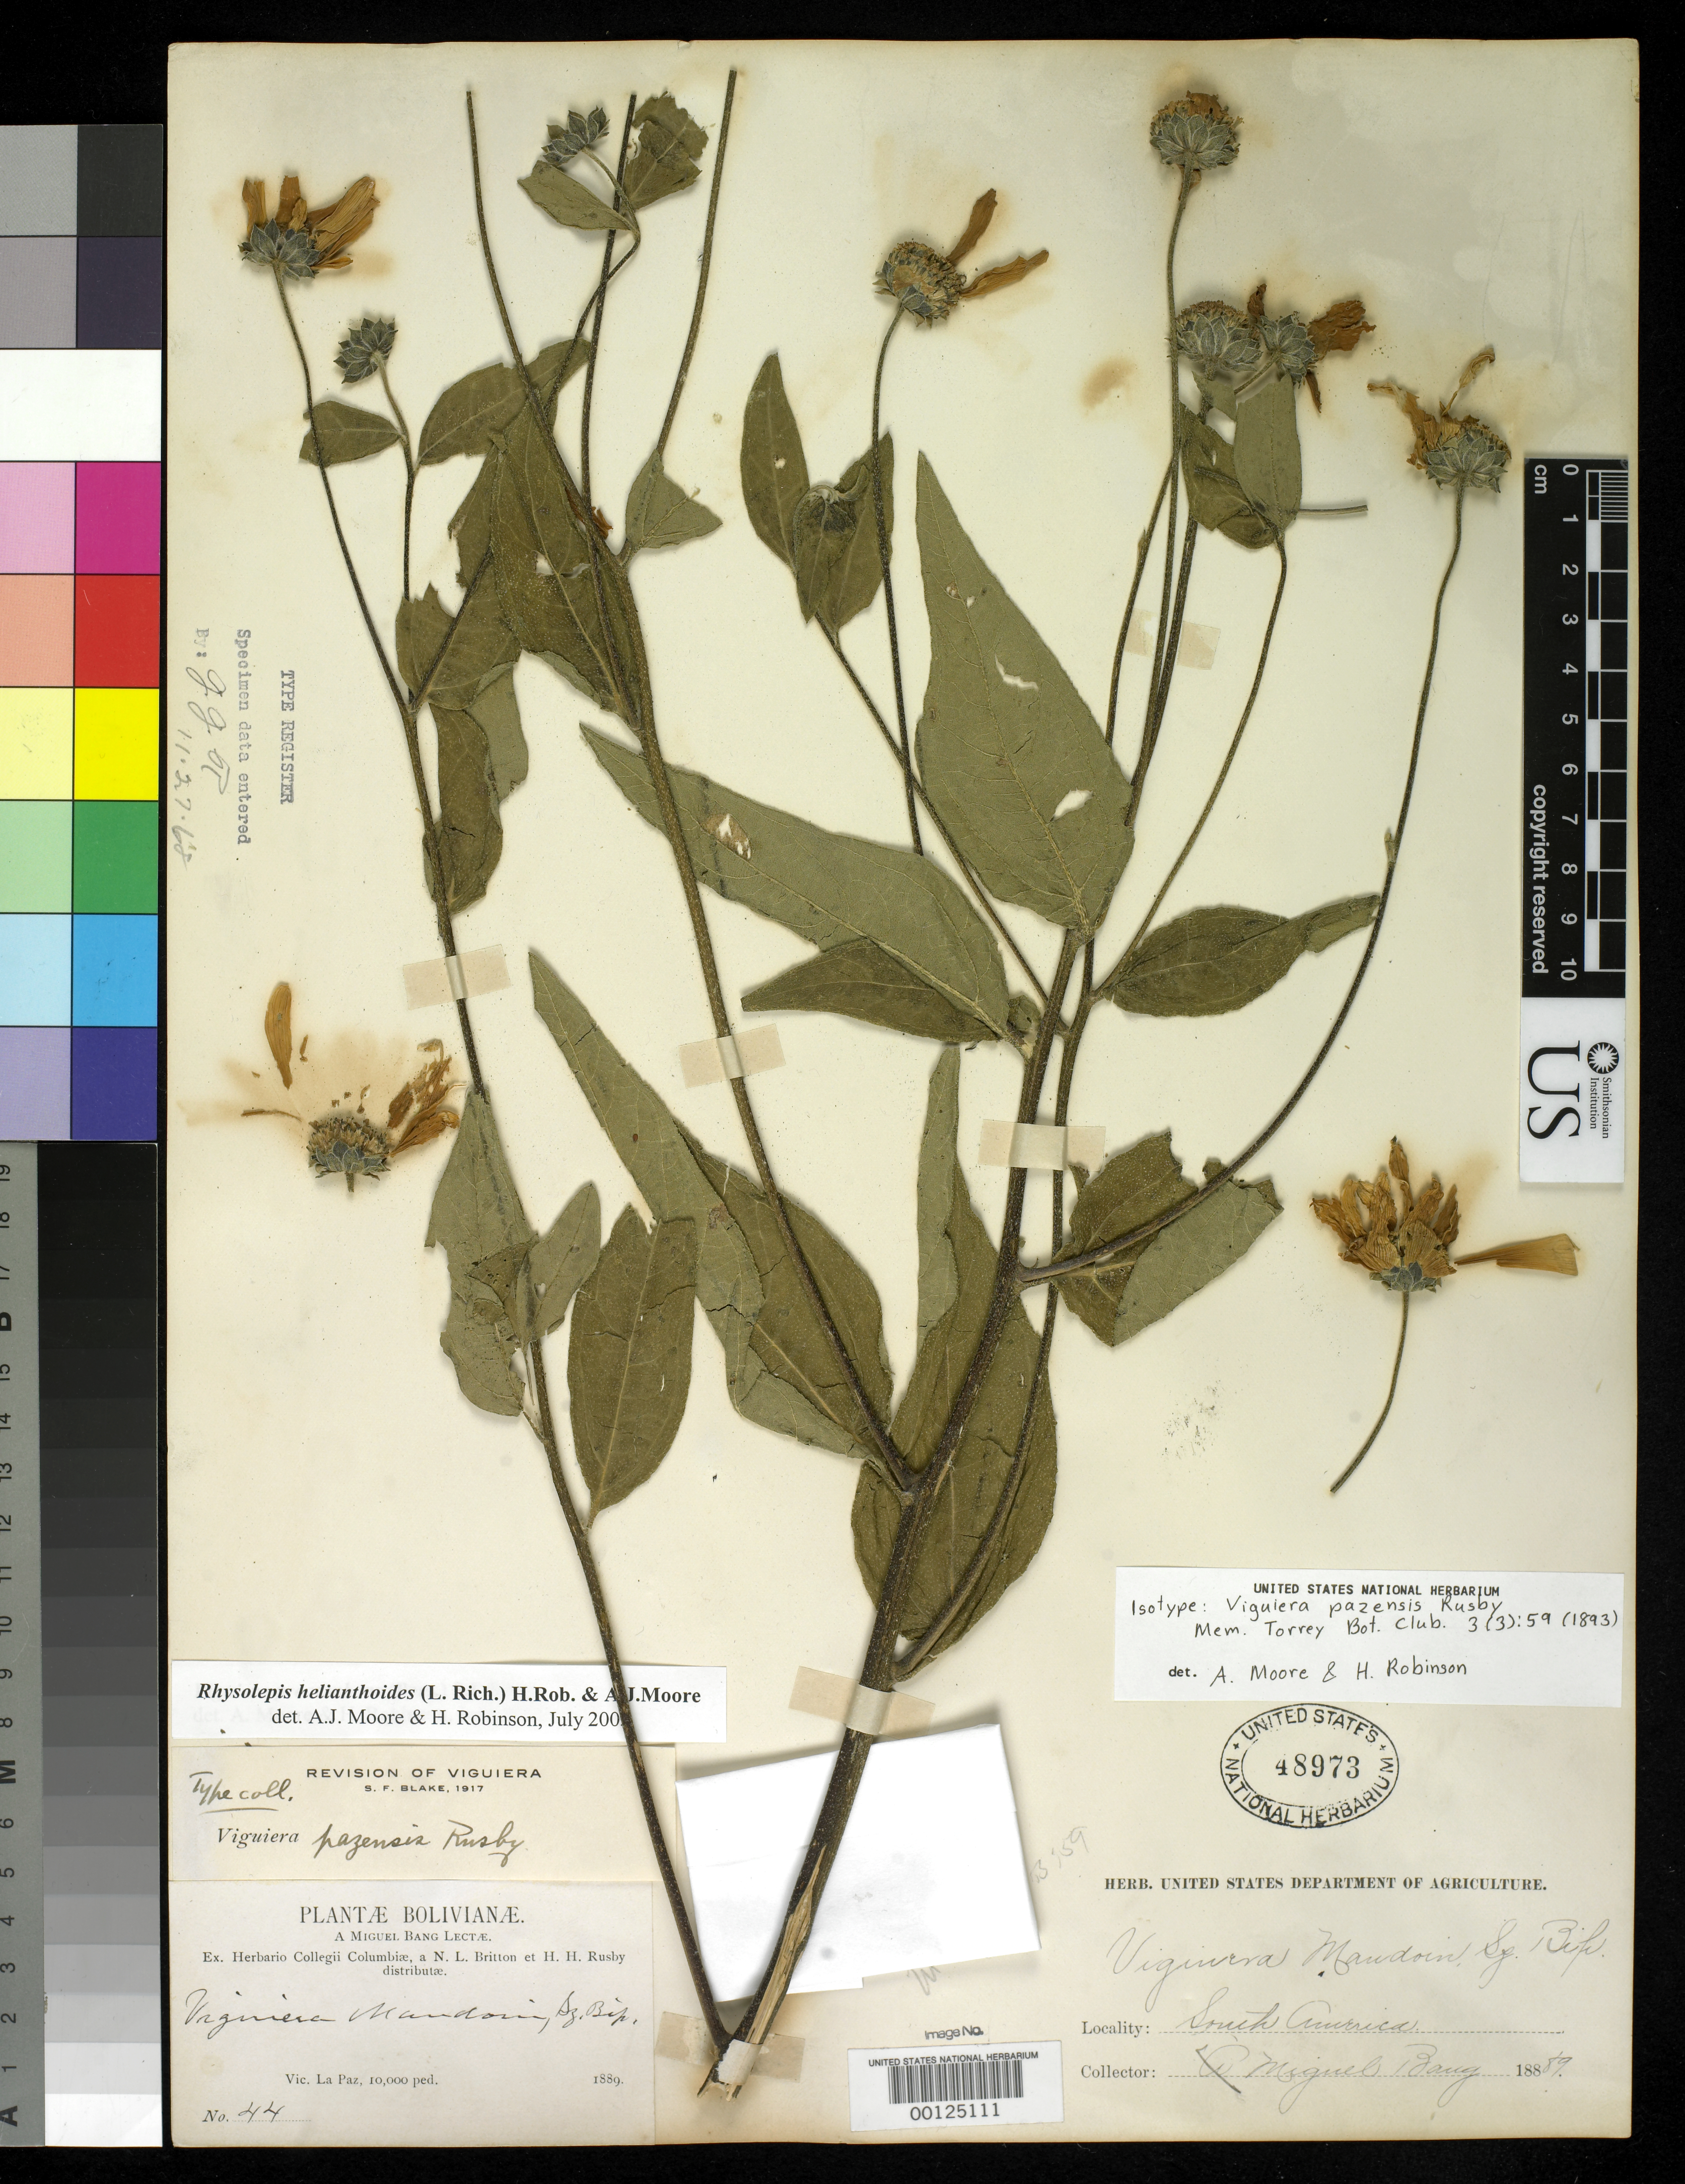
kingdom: Plantae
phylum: Tracheophyta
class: Magnoliopsida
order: Asterales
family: Asteraceae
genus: Viguiera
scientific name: Viguiera pazensis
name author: Rusby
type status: Isotype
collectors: M. Bang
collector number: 44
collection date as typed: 1889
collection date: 1889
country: Bolivia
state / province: La Paz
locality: La Paz.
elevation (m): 3048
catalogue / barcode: US 48973